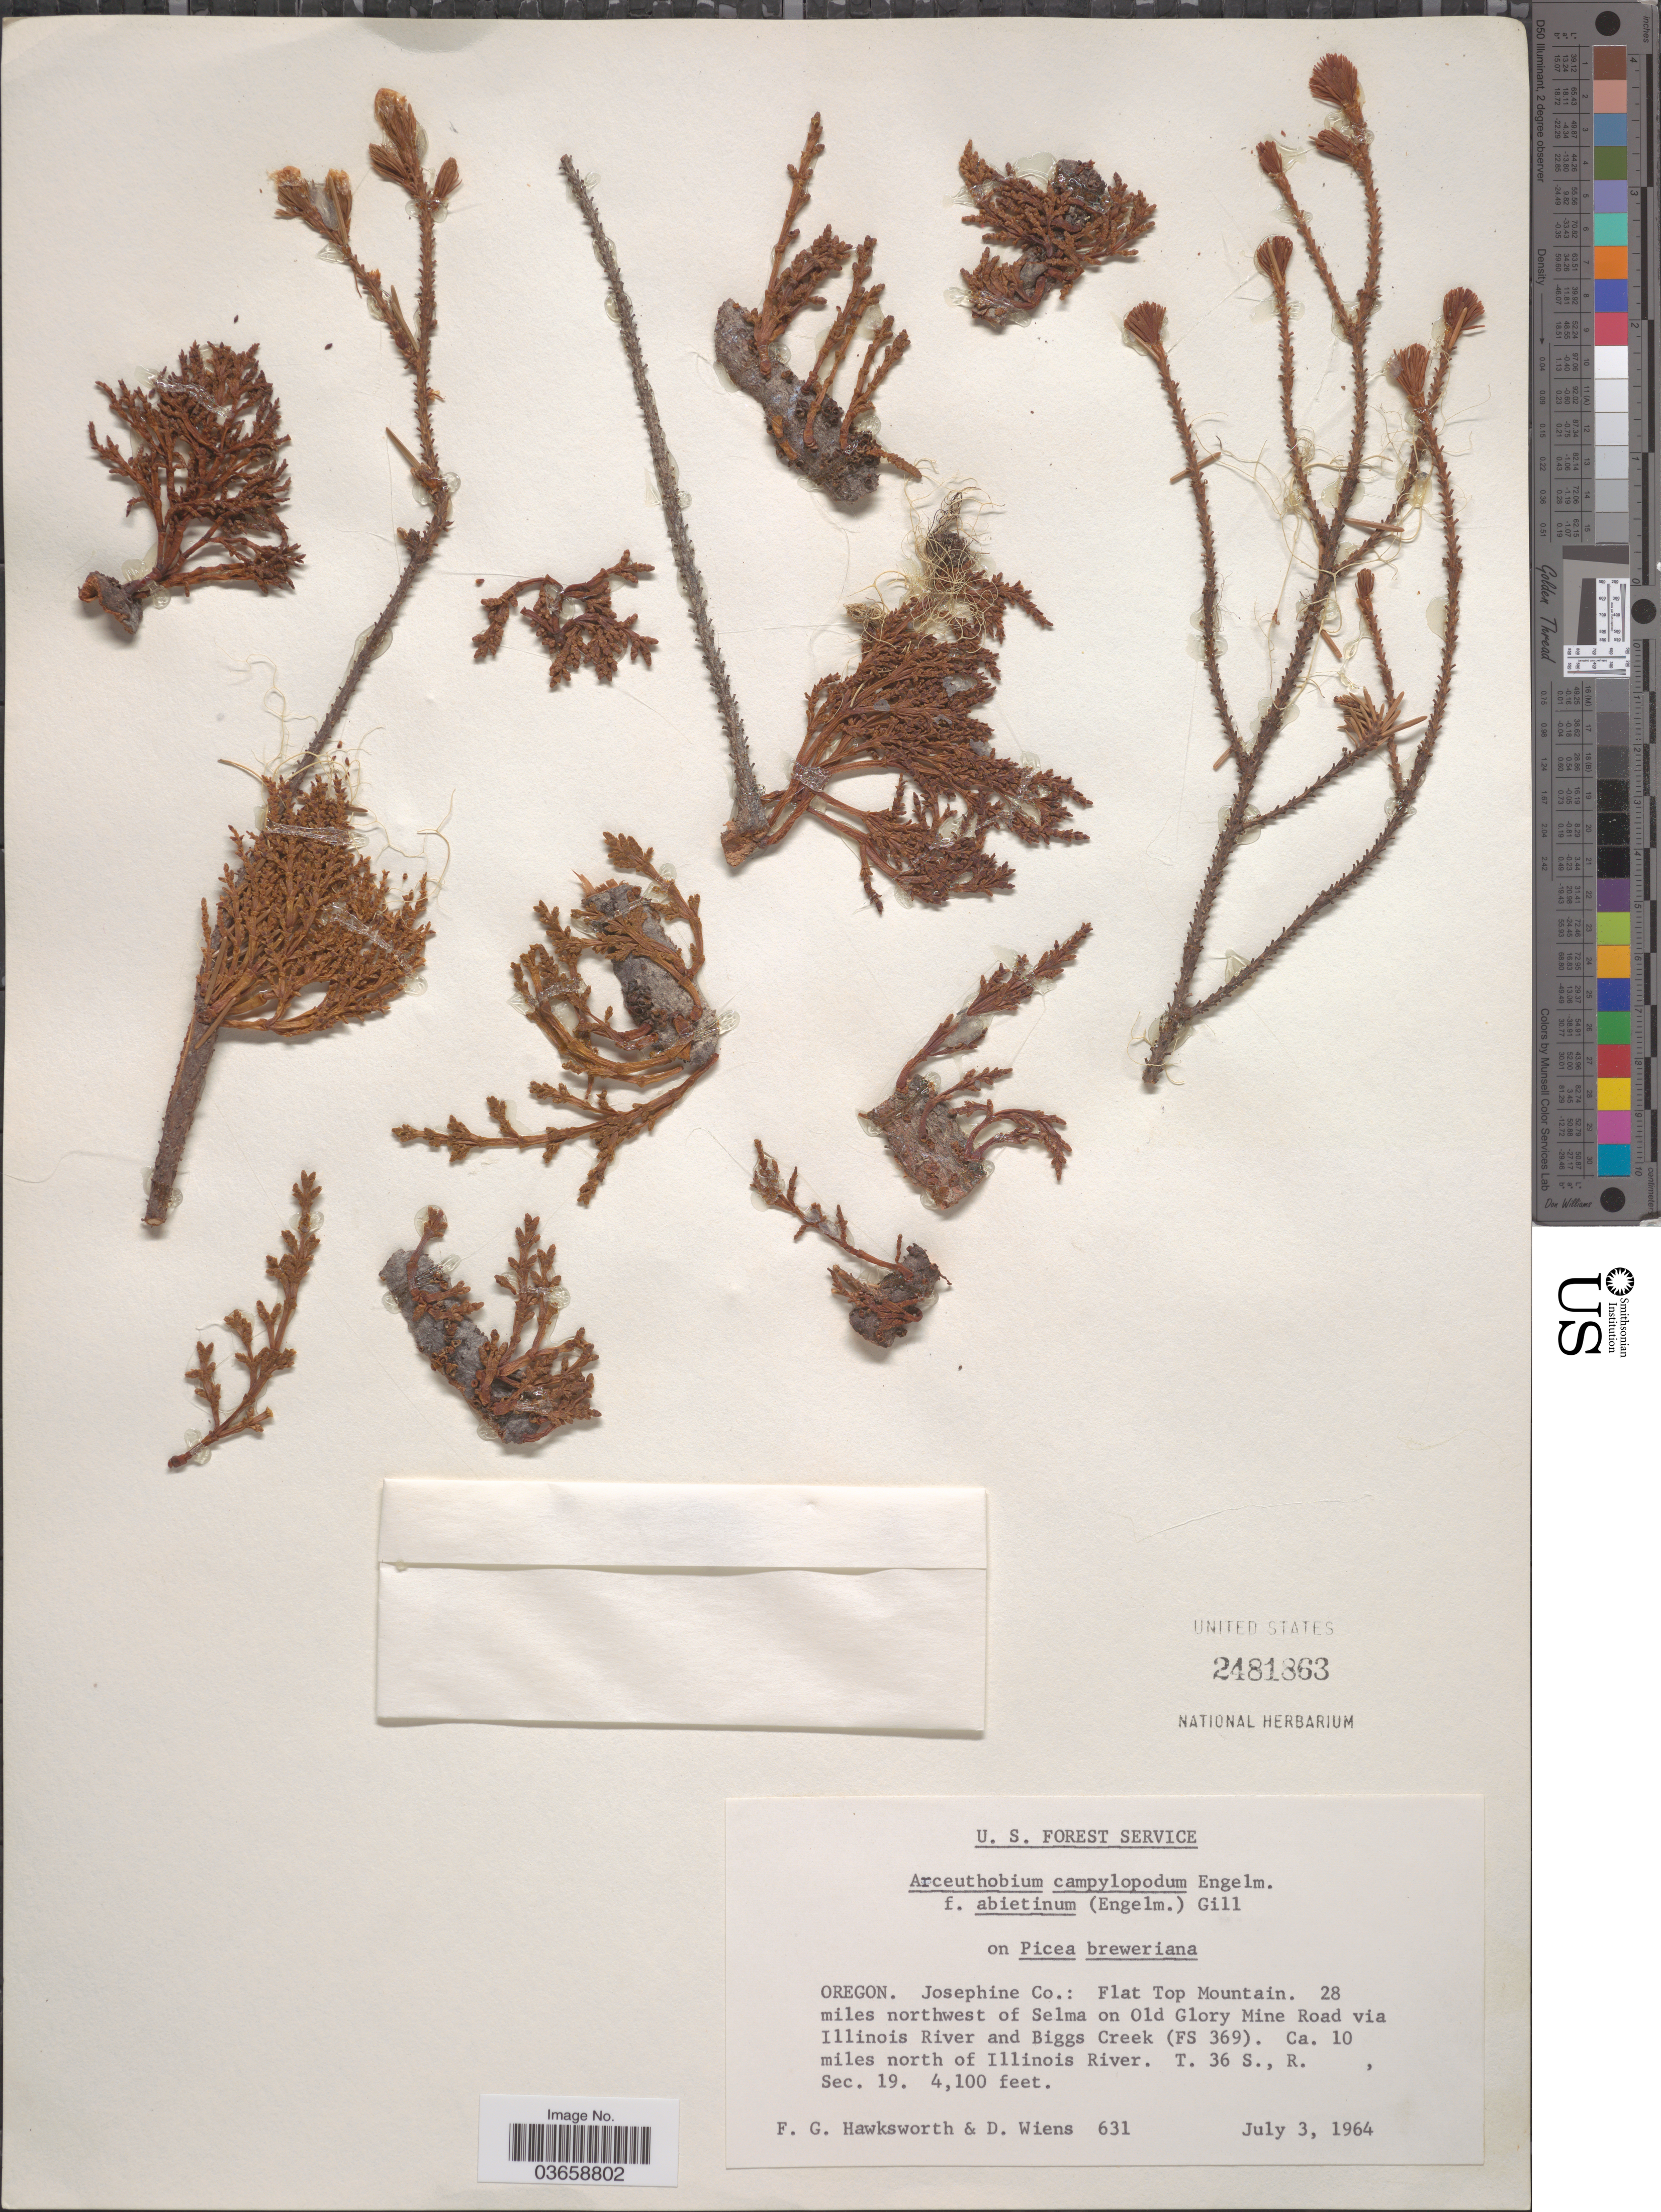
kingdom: Plantae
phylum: Tracheophyta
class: Magnoliopsida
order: Santalales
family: Viscaceae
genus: Arceuthobium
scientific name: Arceuthobium campylopodum f. abietinum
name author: (Engelm.) L.S. Gill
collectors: F. G. Hawksworth & D. Wiens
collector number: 631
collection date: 1964-07-03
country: United States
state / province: Oregon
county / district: Josephine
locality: Josephine Co.: Flat Top Mountain. 28 miles northwest of Selma on Old Glory Mine Road via Illinois River and Biggs Creek (FS 369). Ca. 10 miles north of Illinois River. T. 36 S., R. , Sec. 19.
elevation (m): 1250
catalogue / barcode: US 2481863